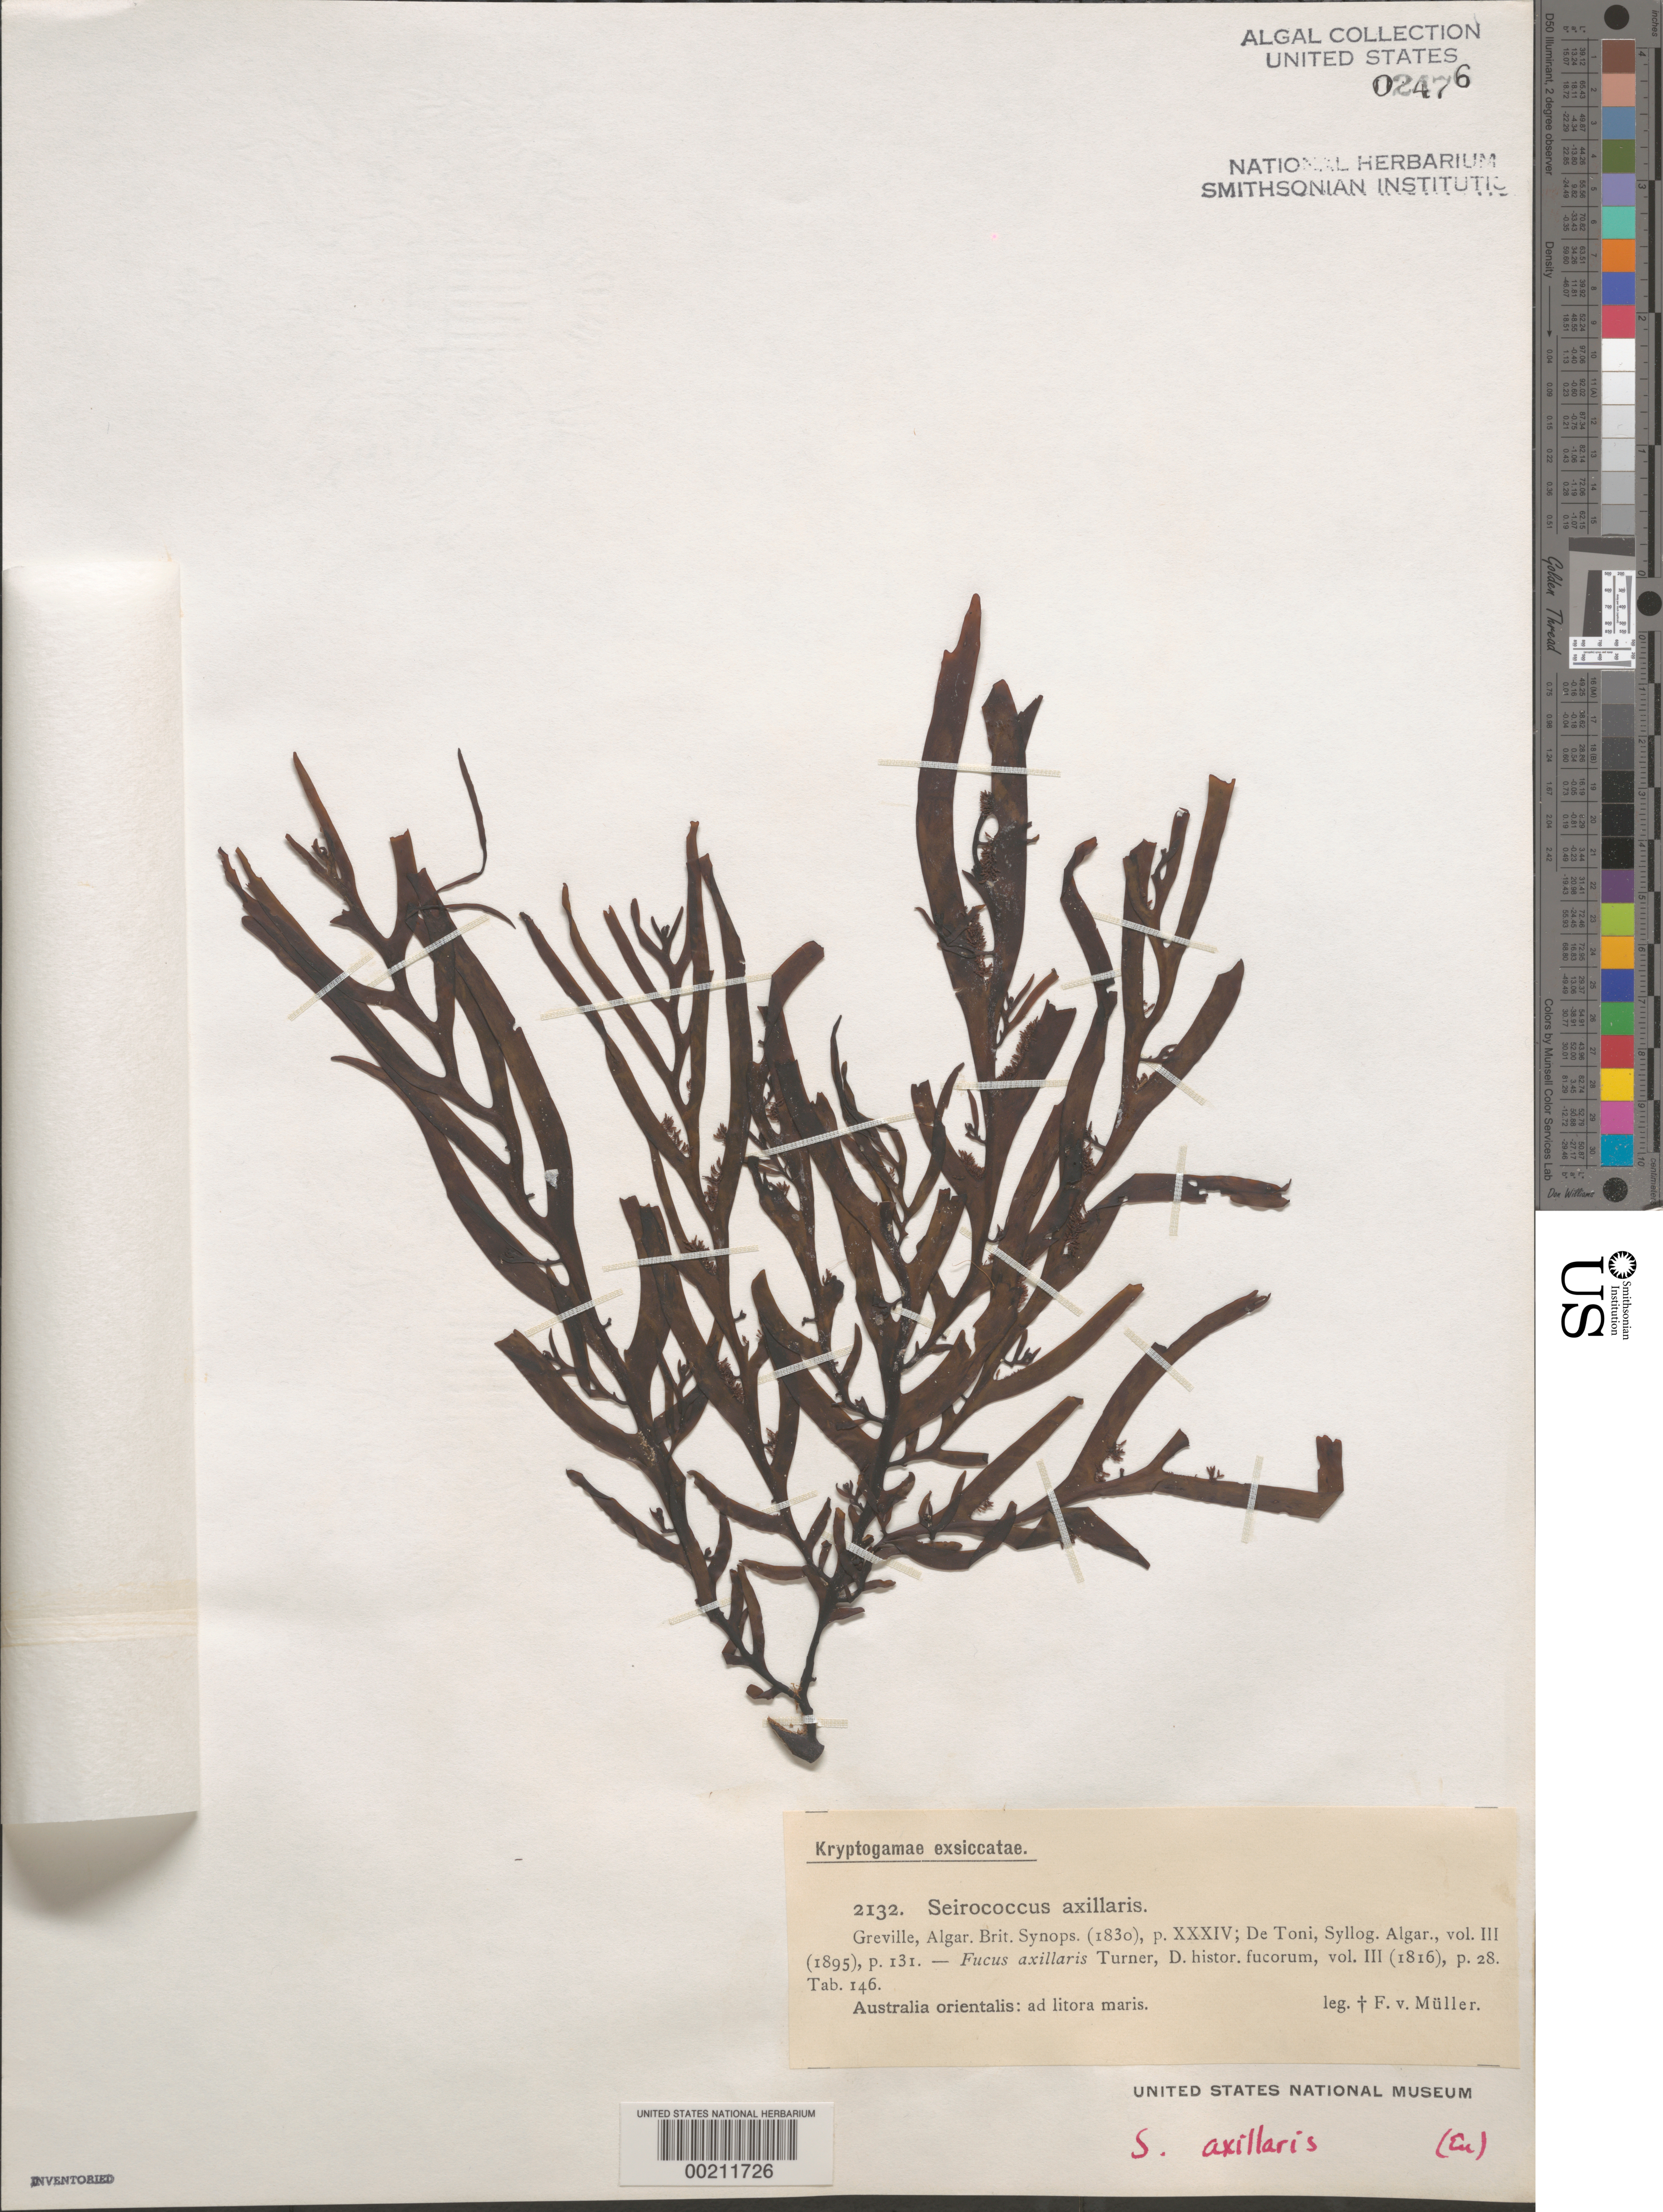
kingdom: Chromista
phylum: Ochrophyta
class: Phaeophyceae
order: Fucales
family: Seirococcaceae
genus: Seirococcus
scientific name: Seirococcus axillaris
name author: (R.Brown ex Turner) Greville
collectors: F. Mueller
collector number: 2132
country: Australia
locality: East coast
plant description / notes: Kryptogamae Exsiccatae Museo Hist. Natur. Vindobonensi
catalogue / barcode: US 2476